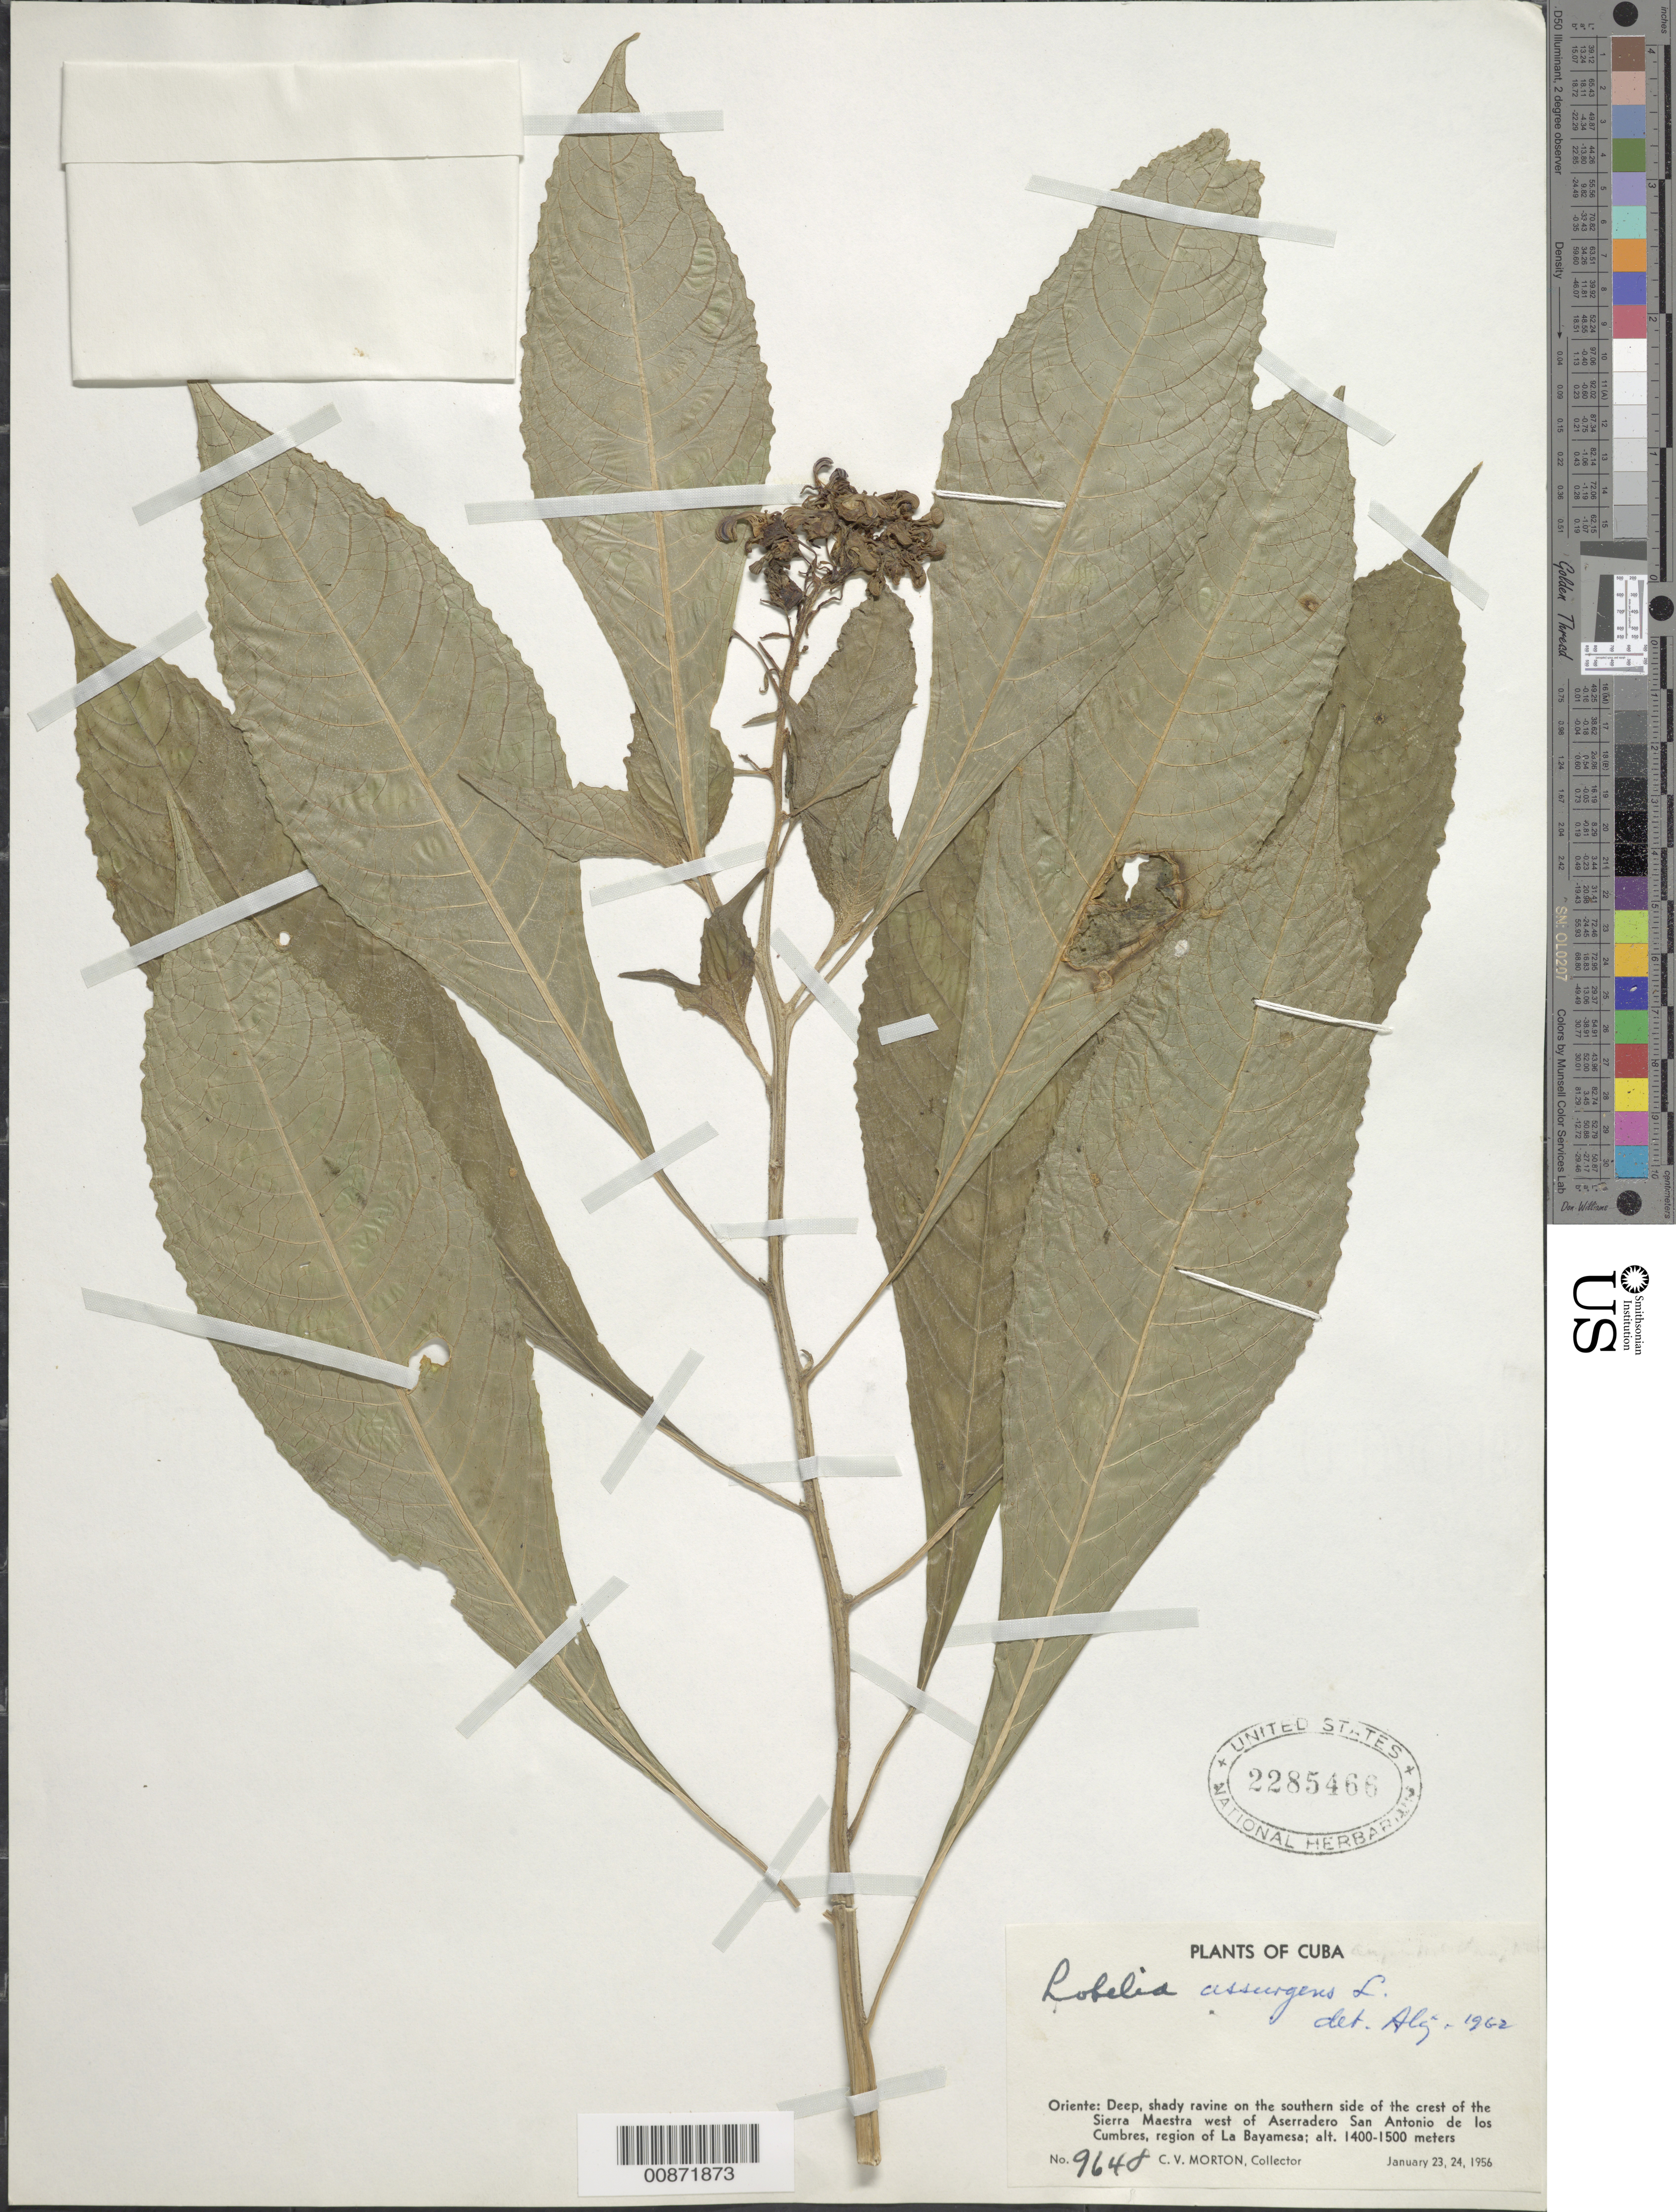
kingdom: Plantae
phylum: Tracheophyta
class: Magnoliopsida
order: Asterales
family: Campanulaceae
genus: Lobelia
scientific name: Lobelia assurgens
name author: L.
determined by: Liogier, Alain H.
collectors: C. V. Morton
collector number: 9648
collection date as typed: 23 Jan 1956 to 24 Jan 1956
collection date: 1956-01-23/1956-01-24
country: Cuba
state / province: Oriente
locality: On southern side of the crest of the Sierra Maestra, west of Aserradero San Antonio de los Cumbres, region of La Bayamesa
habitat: Montane, deep shady ravine on southern side of crest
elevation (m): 1400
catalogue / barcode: US 2285466